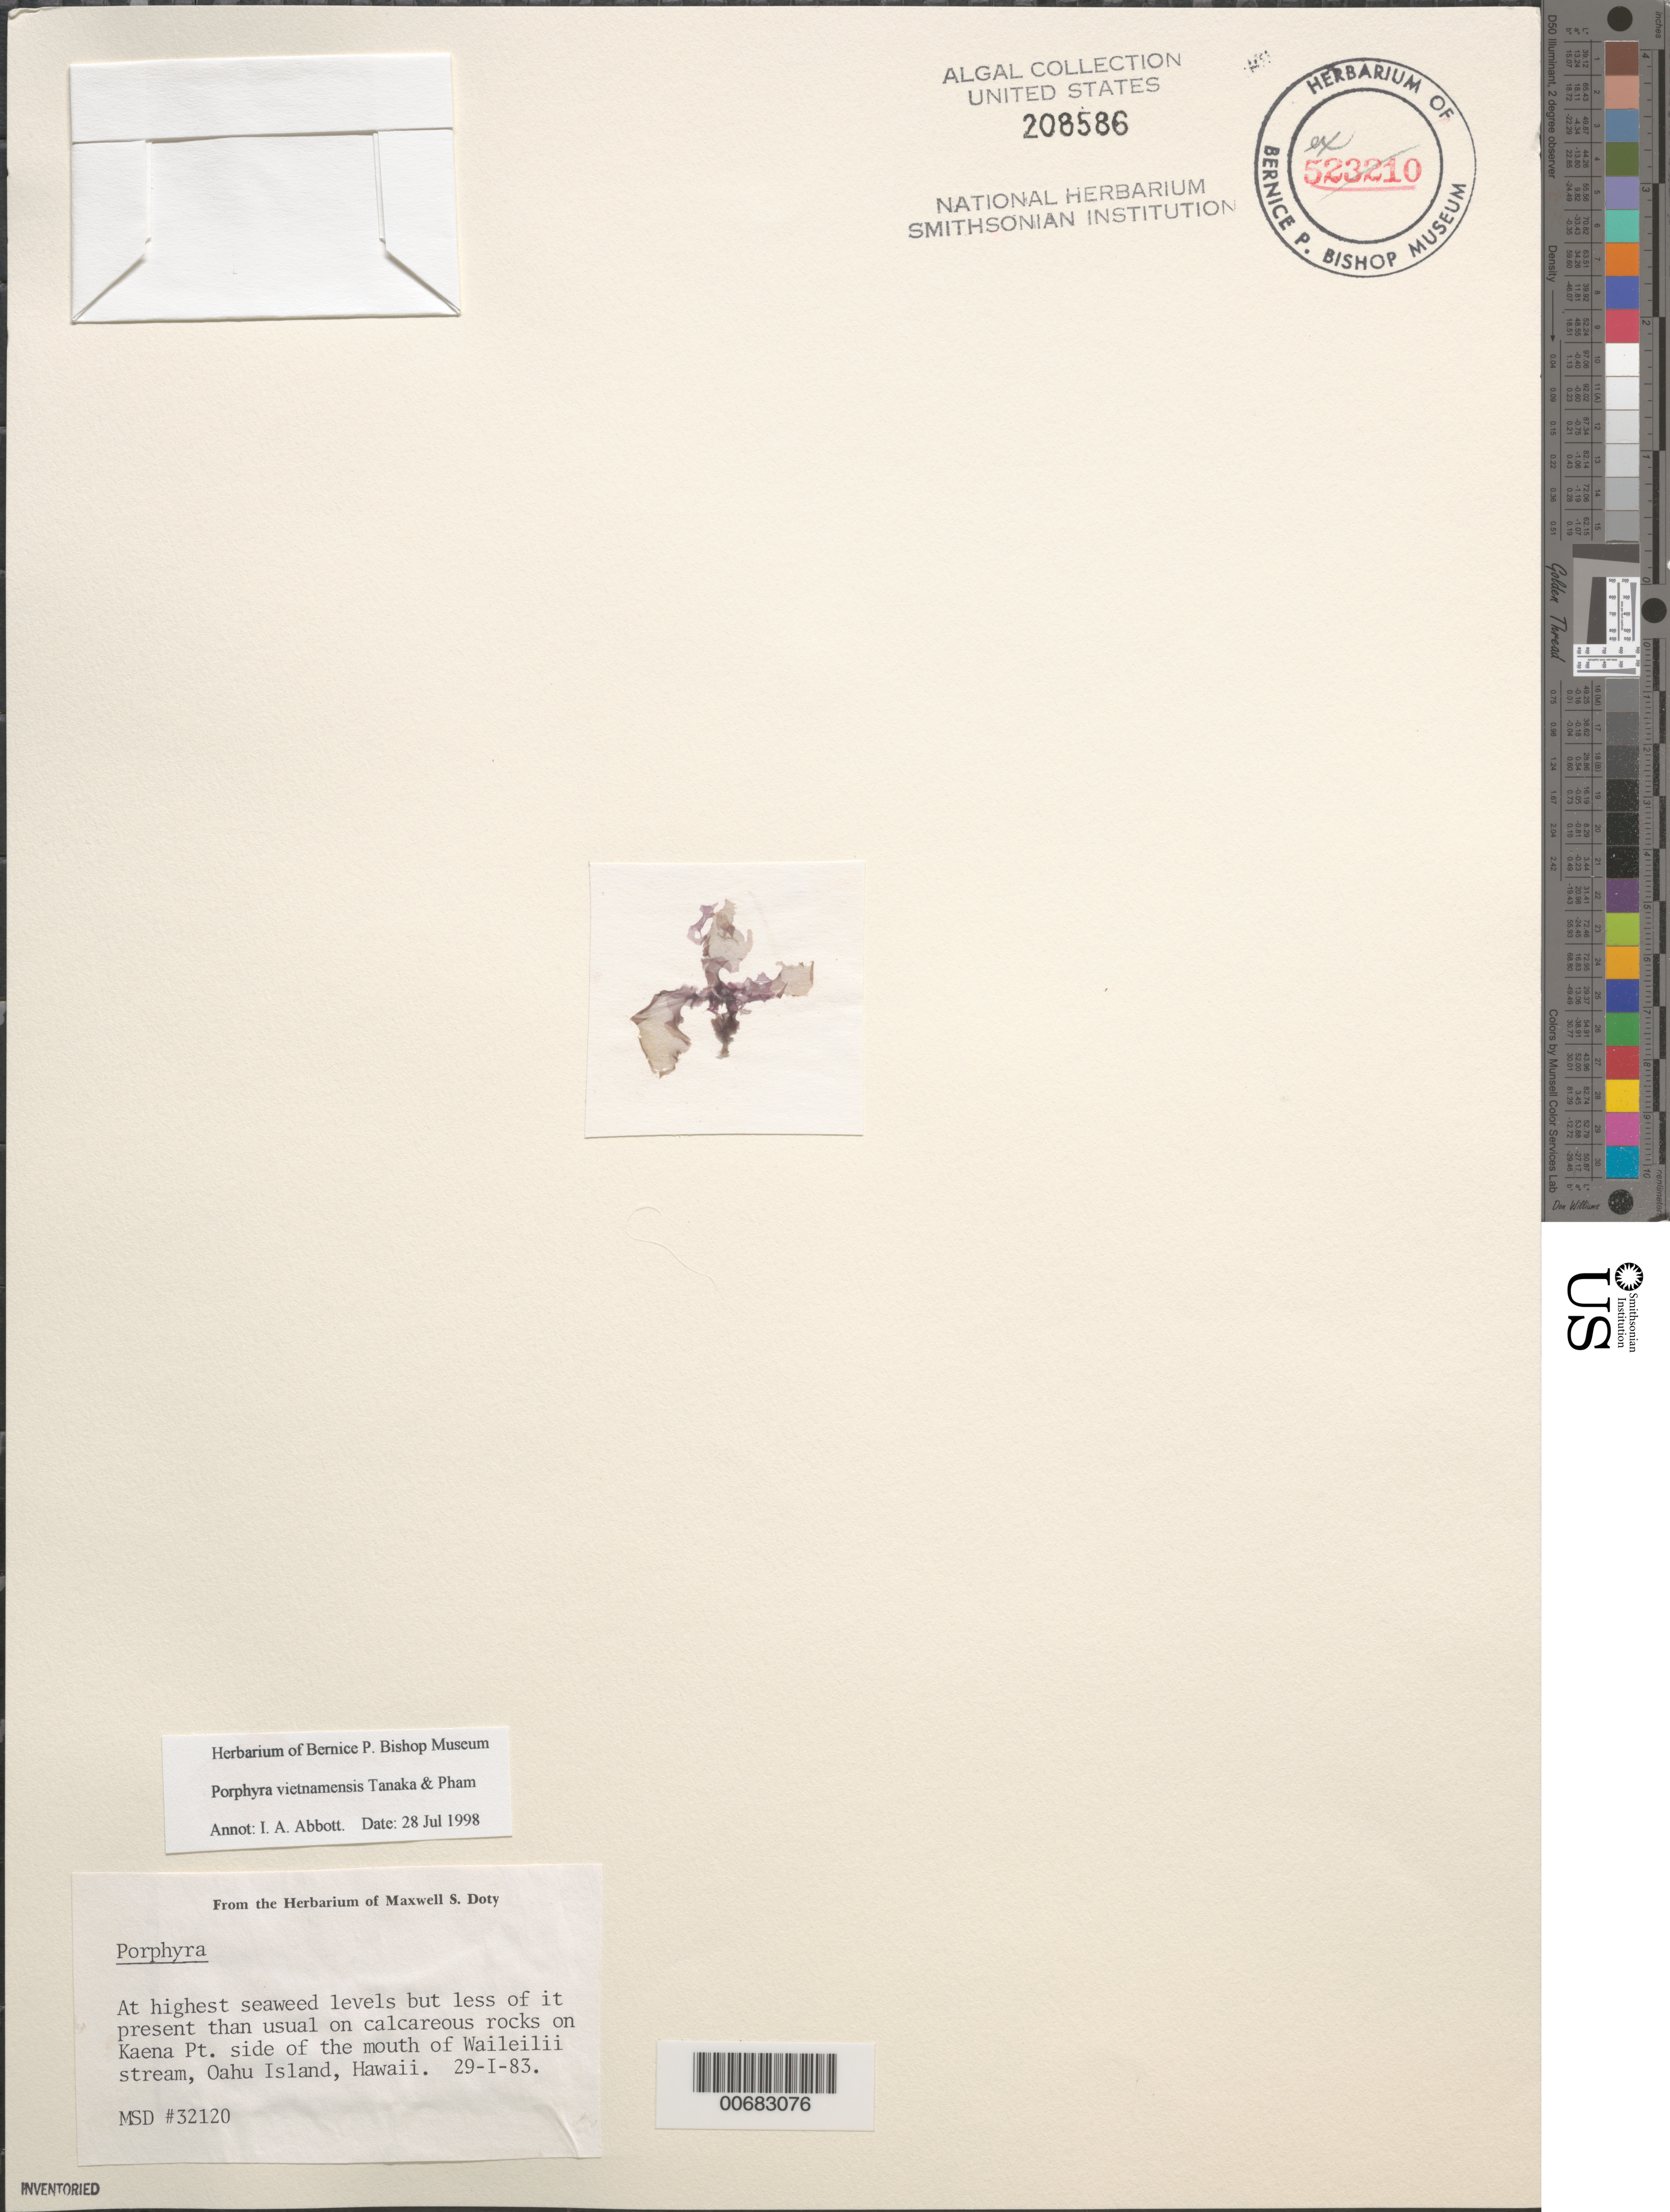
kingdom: Plantae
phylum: Rhodophyta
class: Bangiophyceae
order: Bangiales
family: Bangiaceae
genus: Porphyra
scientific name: Porphyra vietnamensis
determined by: Abbott, Isabella A.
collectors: M. S.Doty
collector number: MSD 32120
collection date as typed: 29 Jan 1983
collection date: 1983-01-29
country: United States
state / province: Hawaii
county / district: Honolulu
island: Oahu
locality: Kaena Point side of Waileilii Stream mouth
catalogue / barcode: US 208586